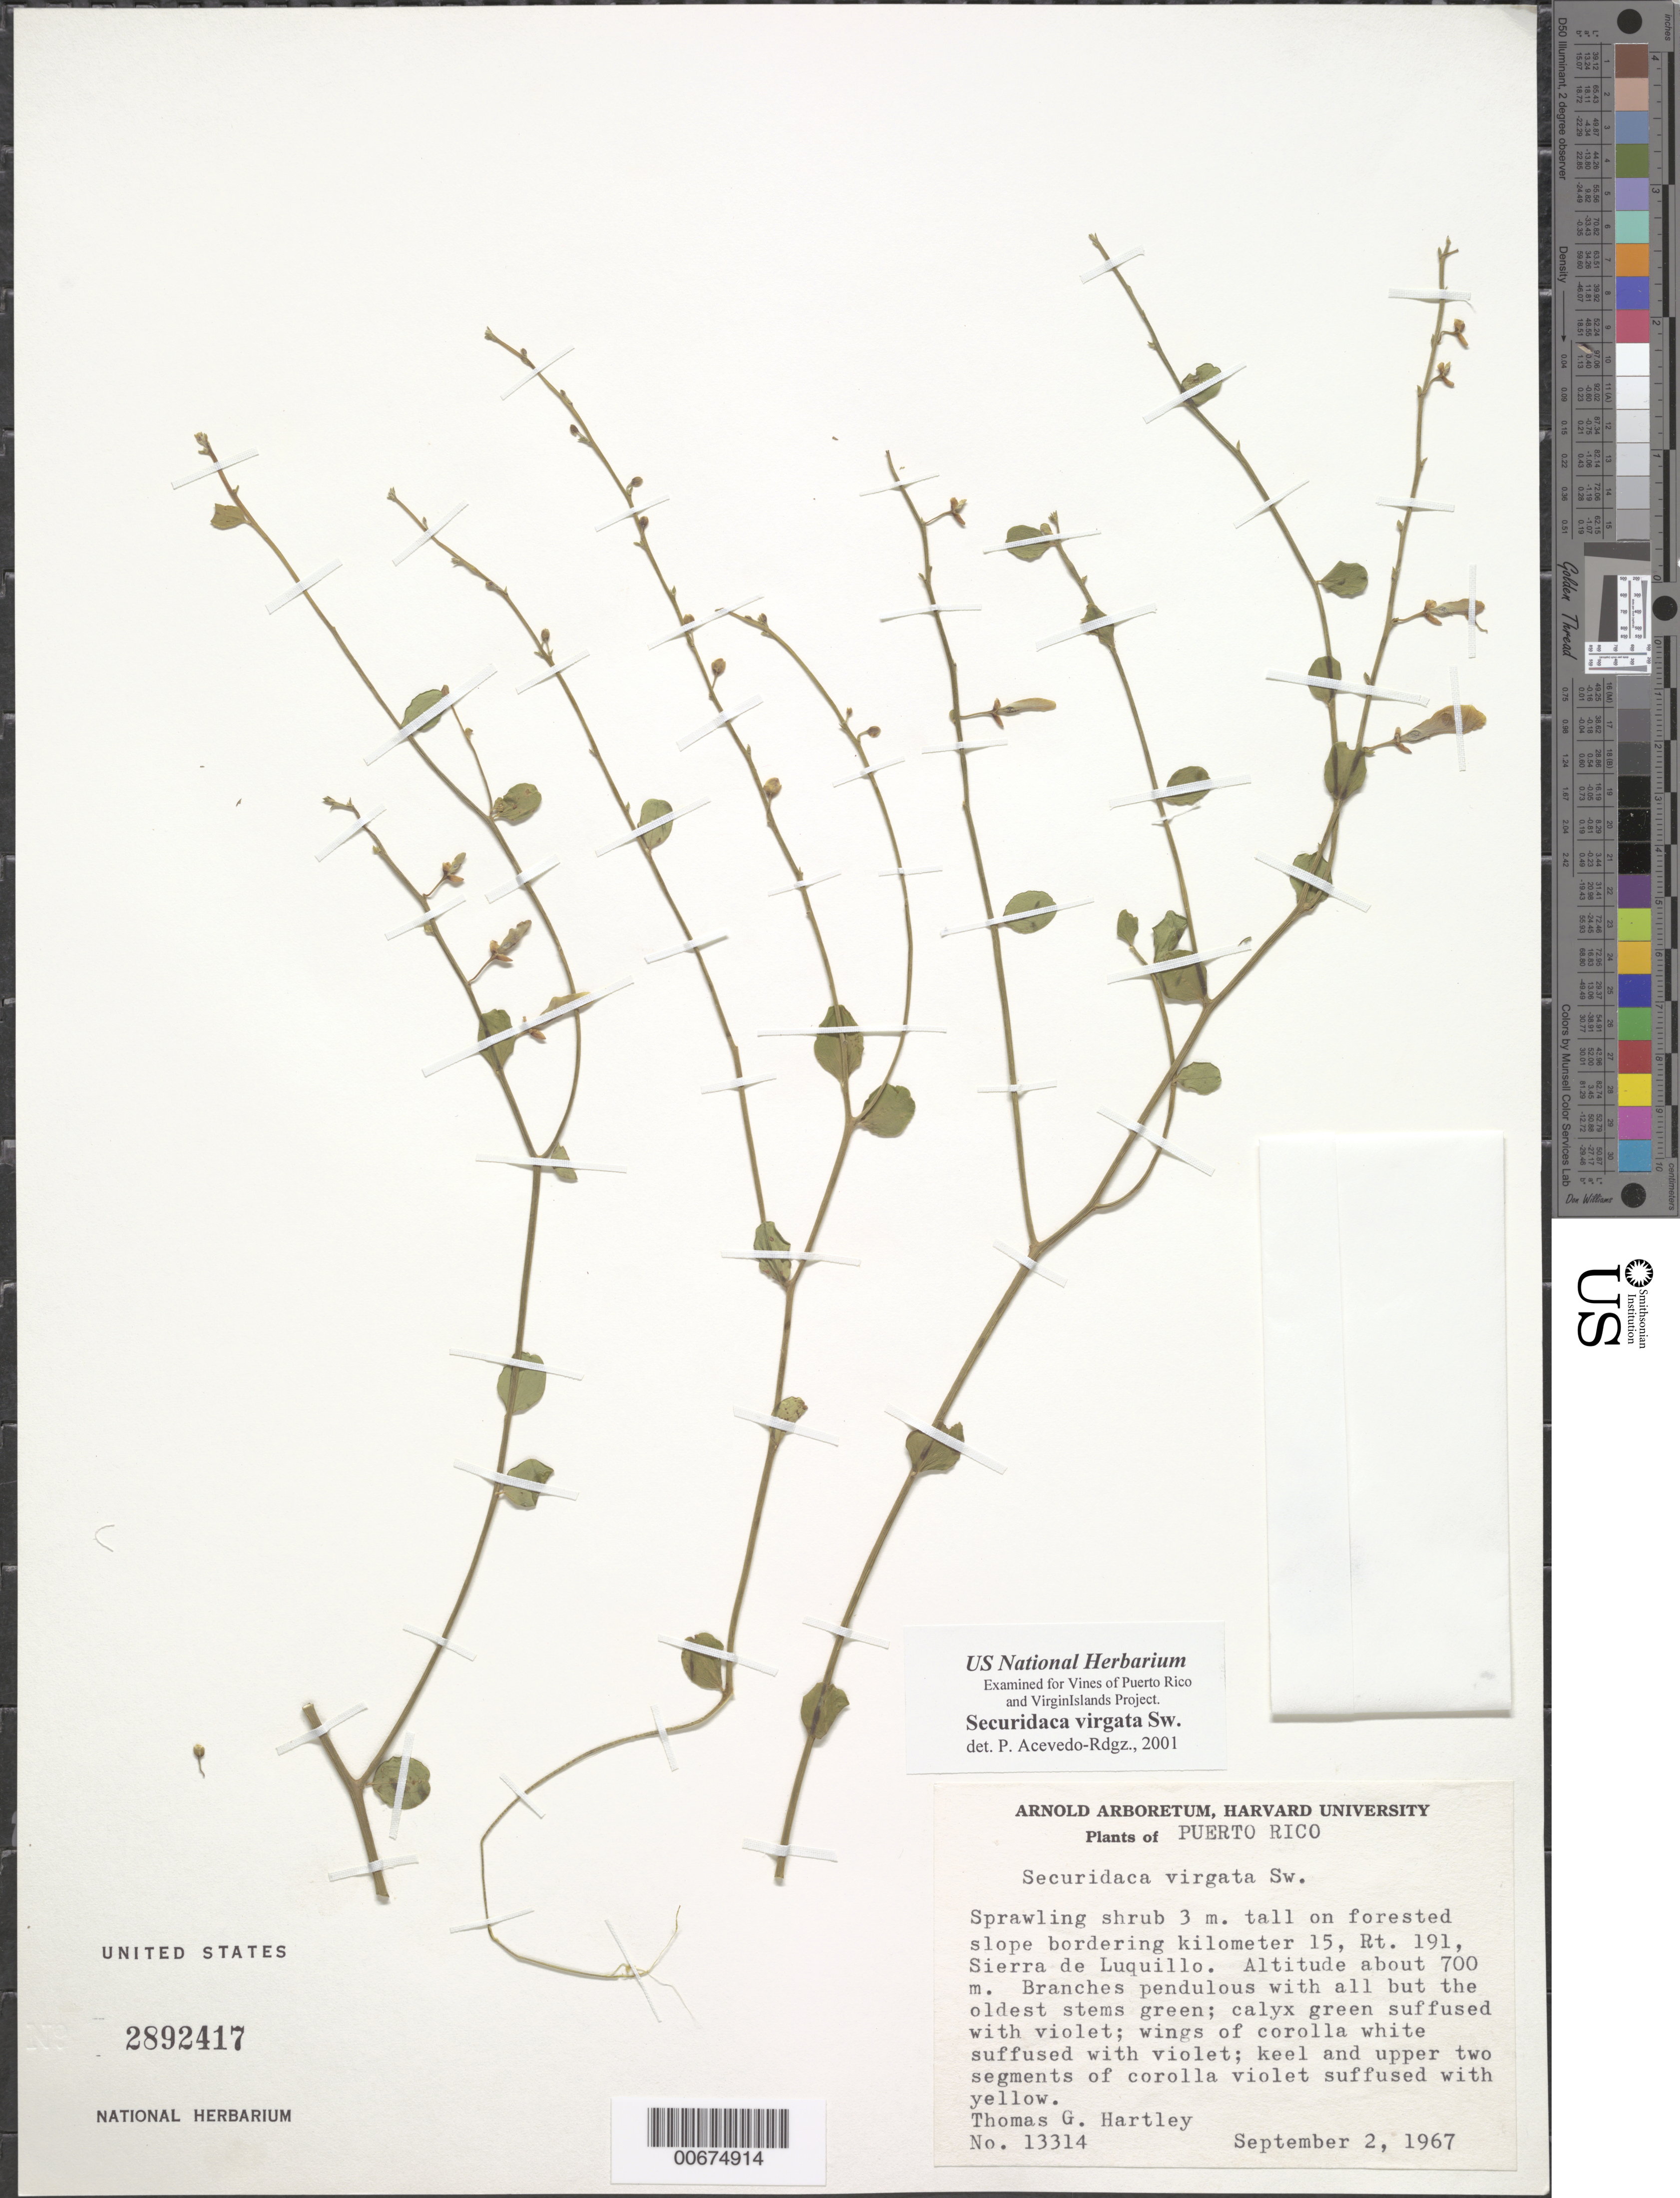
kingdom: Plantae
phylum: Tracheophyta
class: Magnoliopsida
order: Fabales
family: Polygalaceae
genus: Securidaca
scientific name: Securidaca virgata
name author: Sw.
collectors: T. G. Hartley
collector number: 13314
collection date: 1967-09-02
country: Puerto Rico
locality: On forested slope bordering kilomter 15, Rt. 191, Sierra de Luquillo.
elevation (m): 700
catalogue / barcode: US 2892417